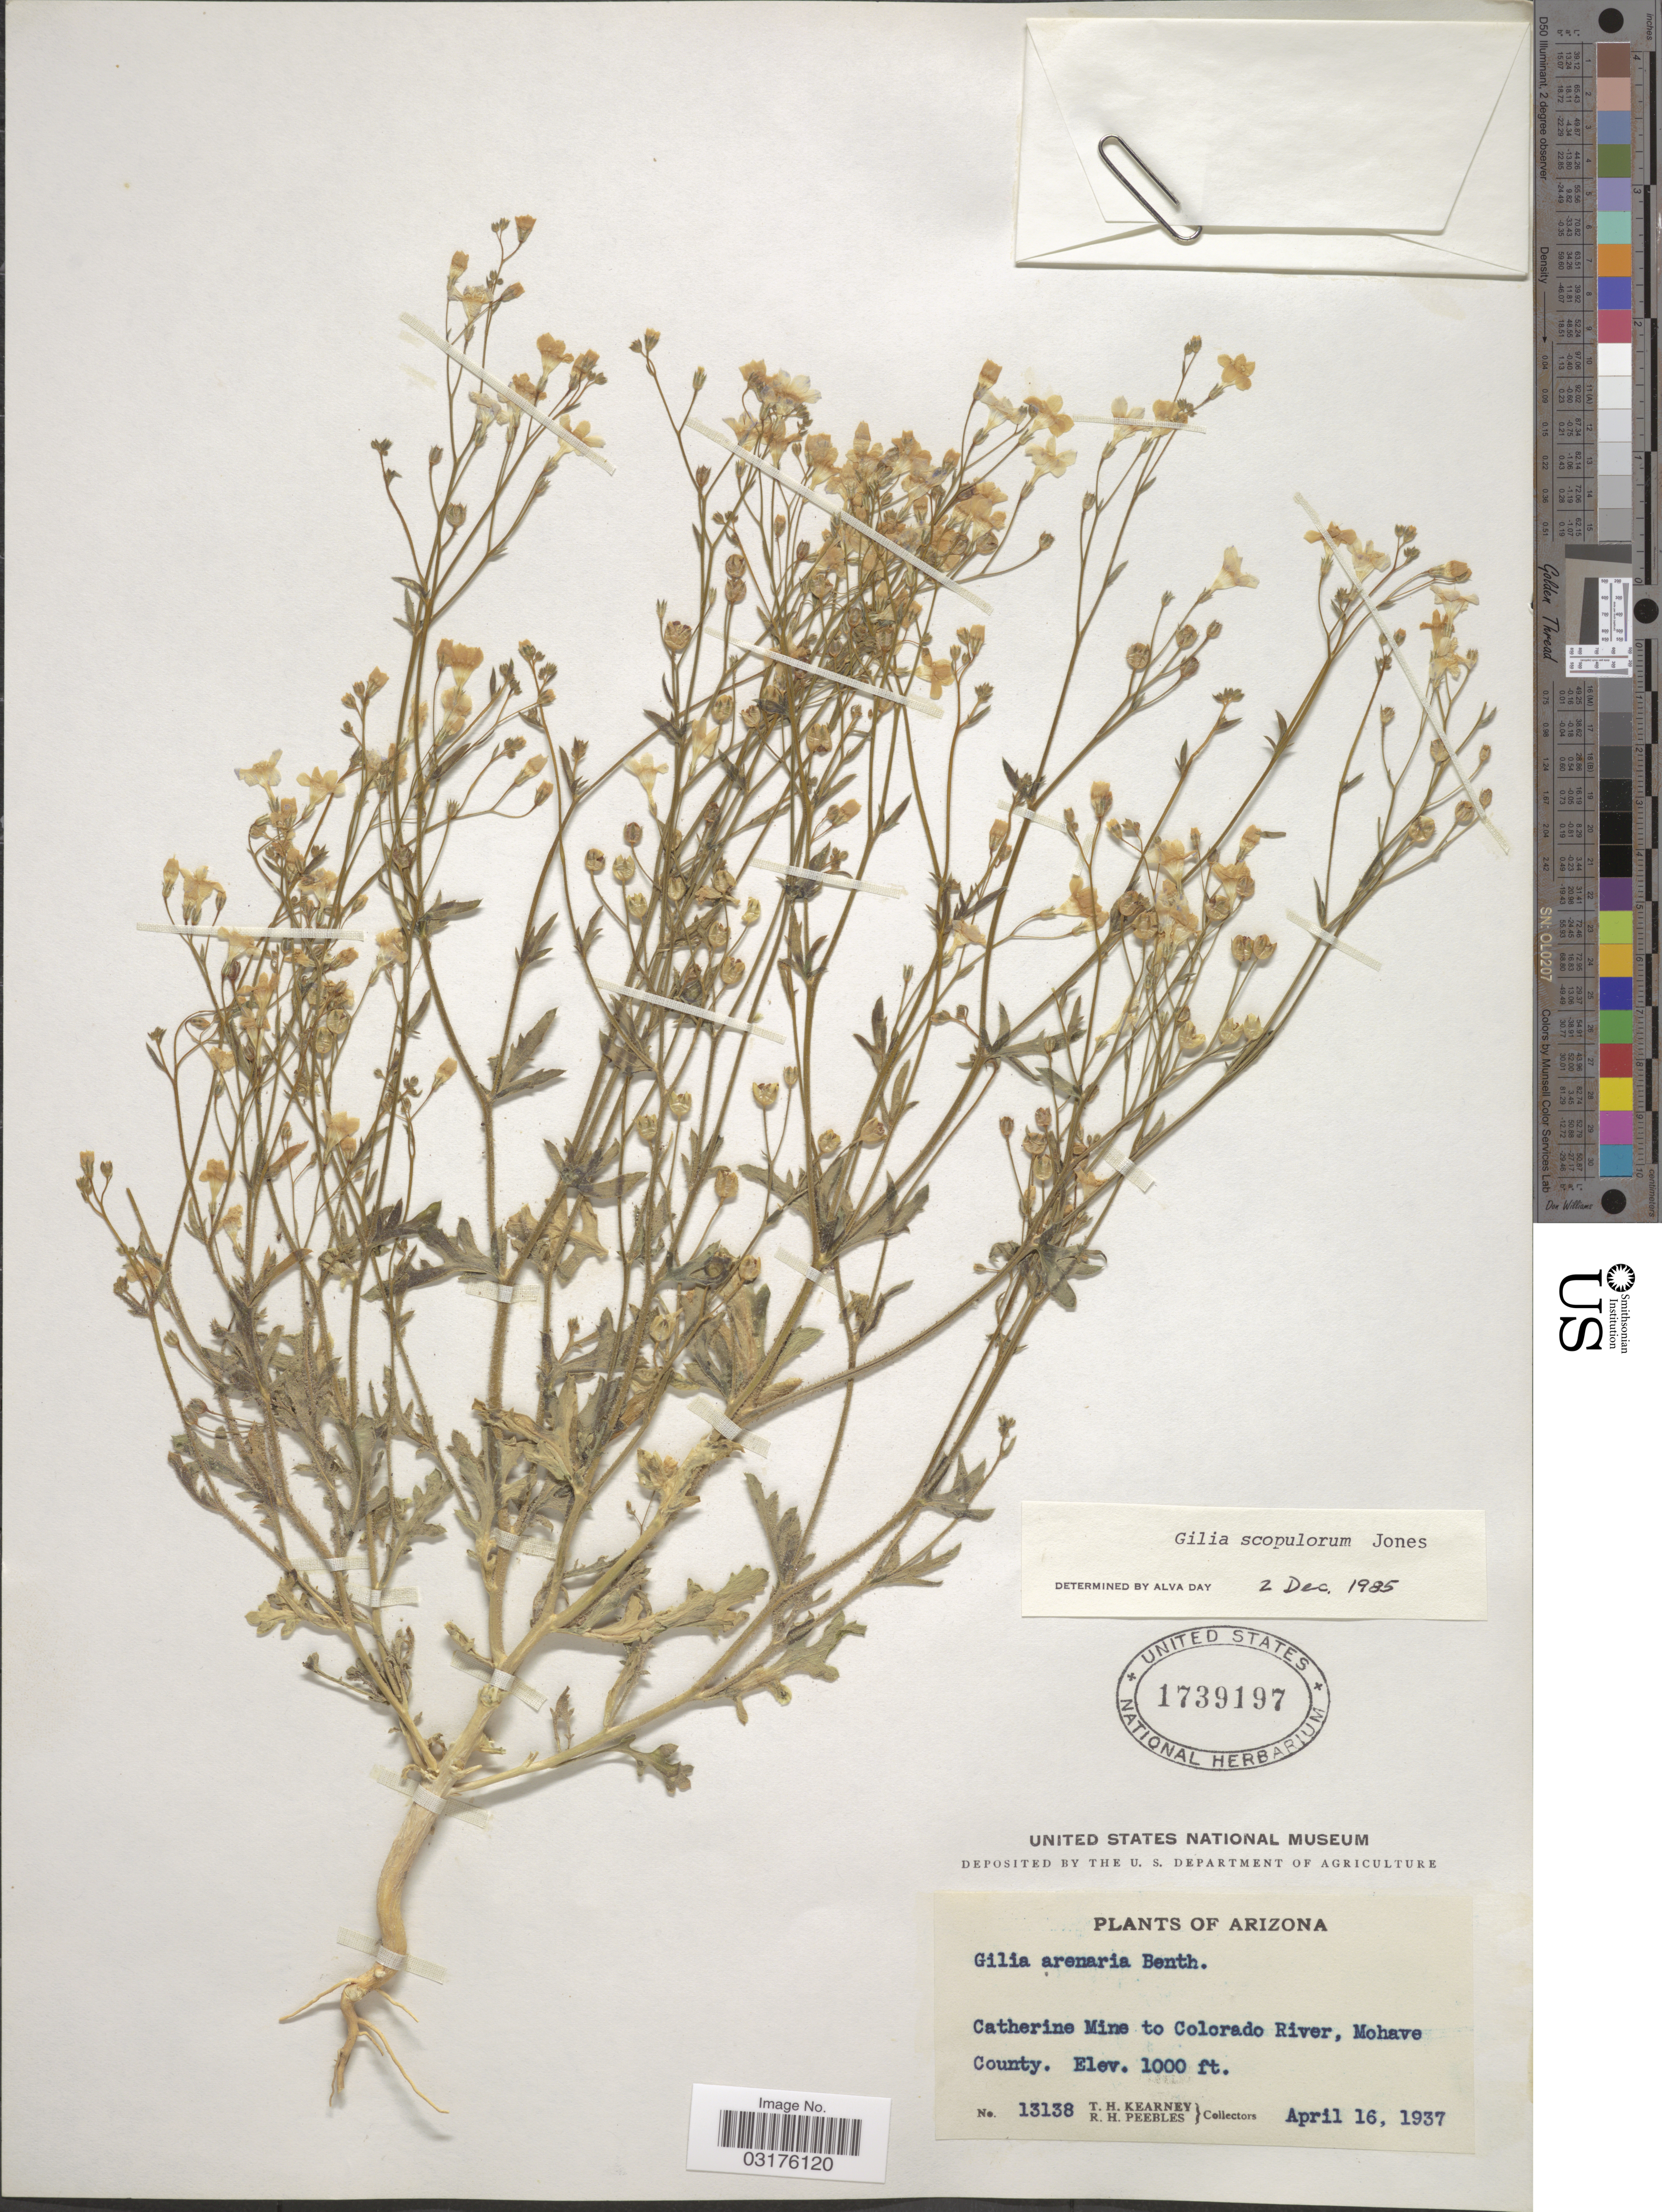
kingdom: Plantae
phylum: Tracheophyta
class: Magnoliopsida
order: Ericales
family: Polemoniaceae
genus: Gilia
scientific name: Gilia scopulorum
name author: M.E. Jones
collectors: T. H. Kearney & R. H. Peebles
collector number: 13138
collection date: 1937-04-16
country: United States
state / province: Arizona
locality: Catherine Mine to Colorado River, Mohave County.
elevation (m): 305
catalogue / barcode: US 1739197